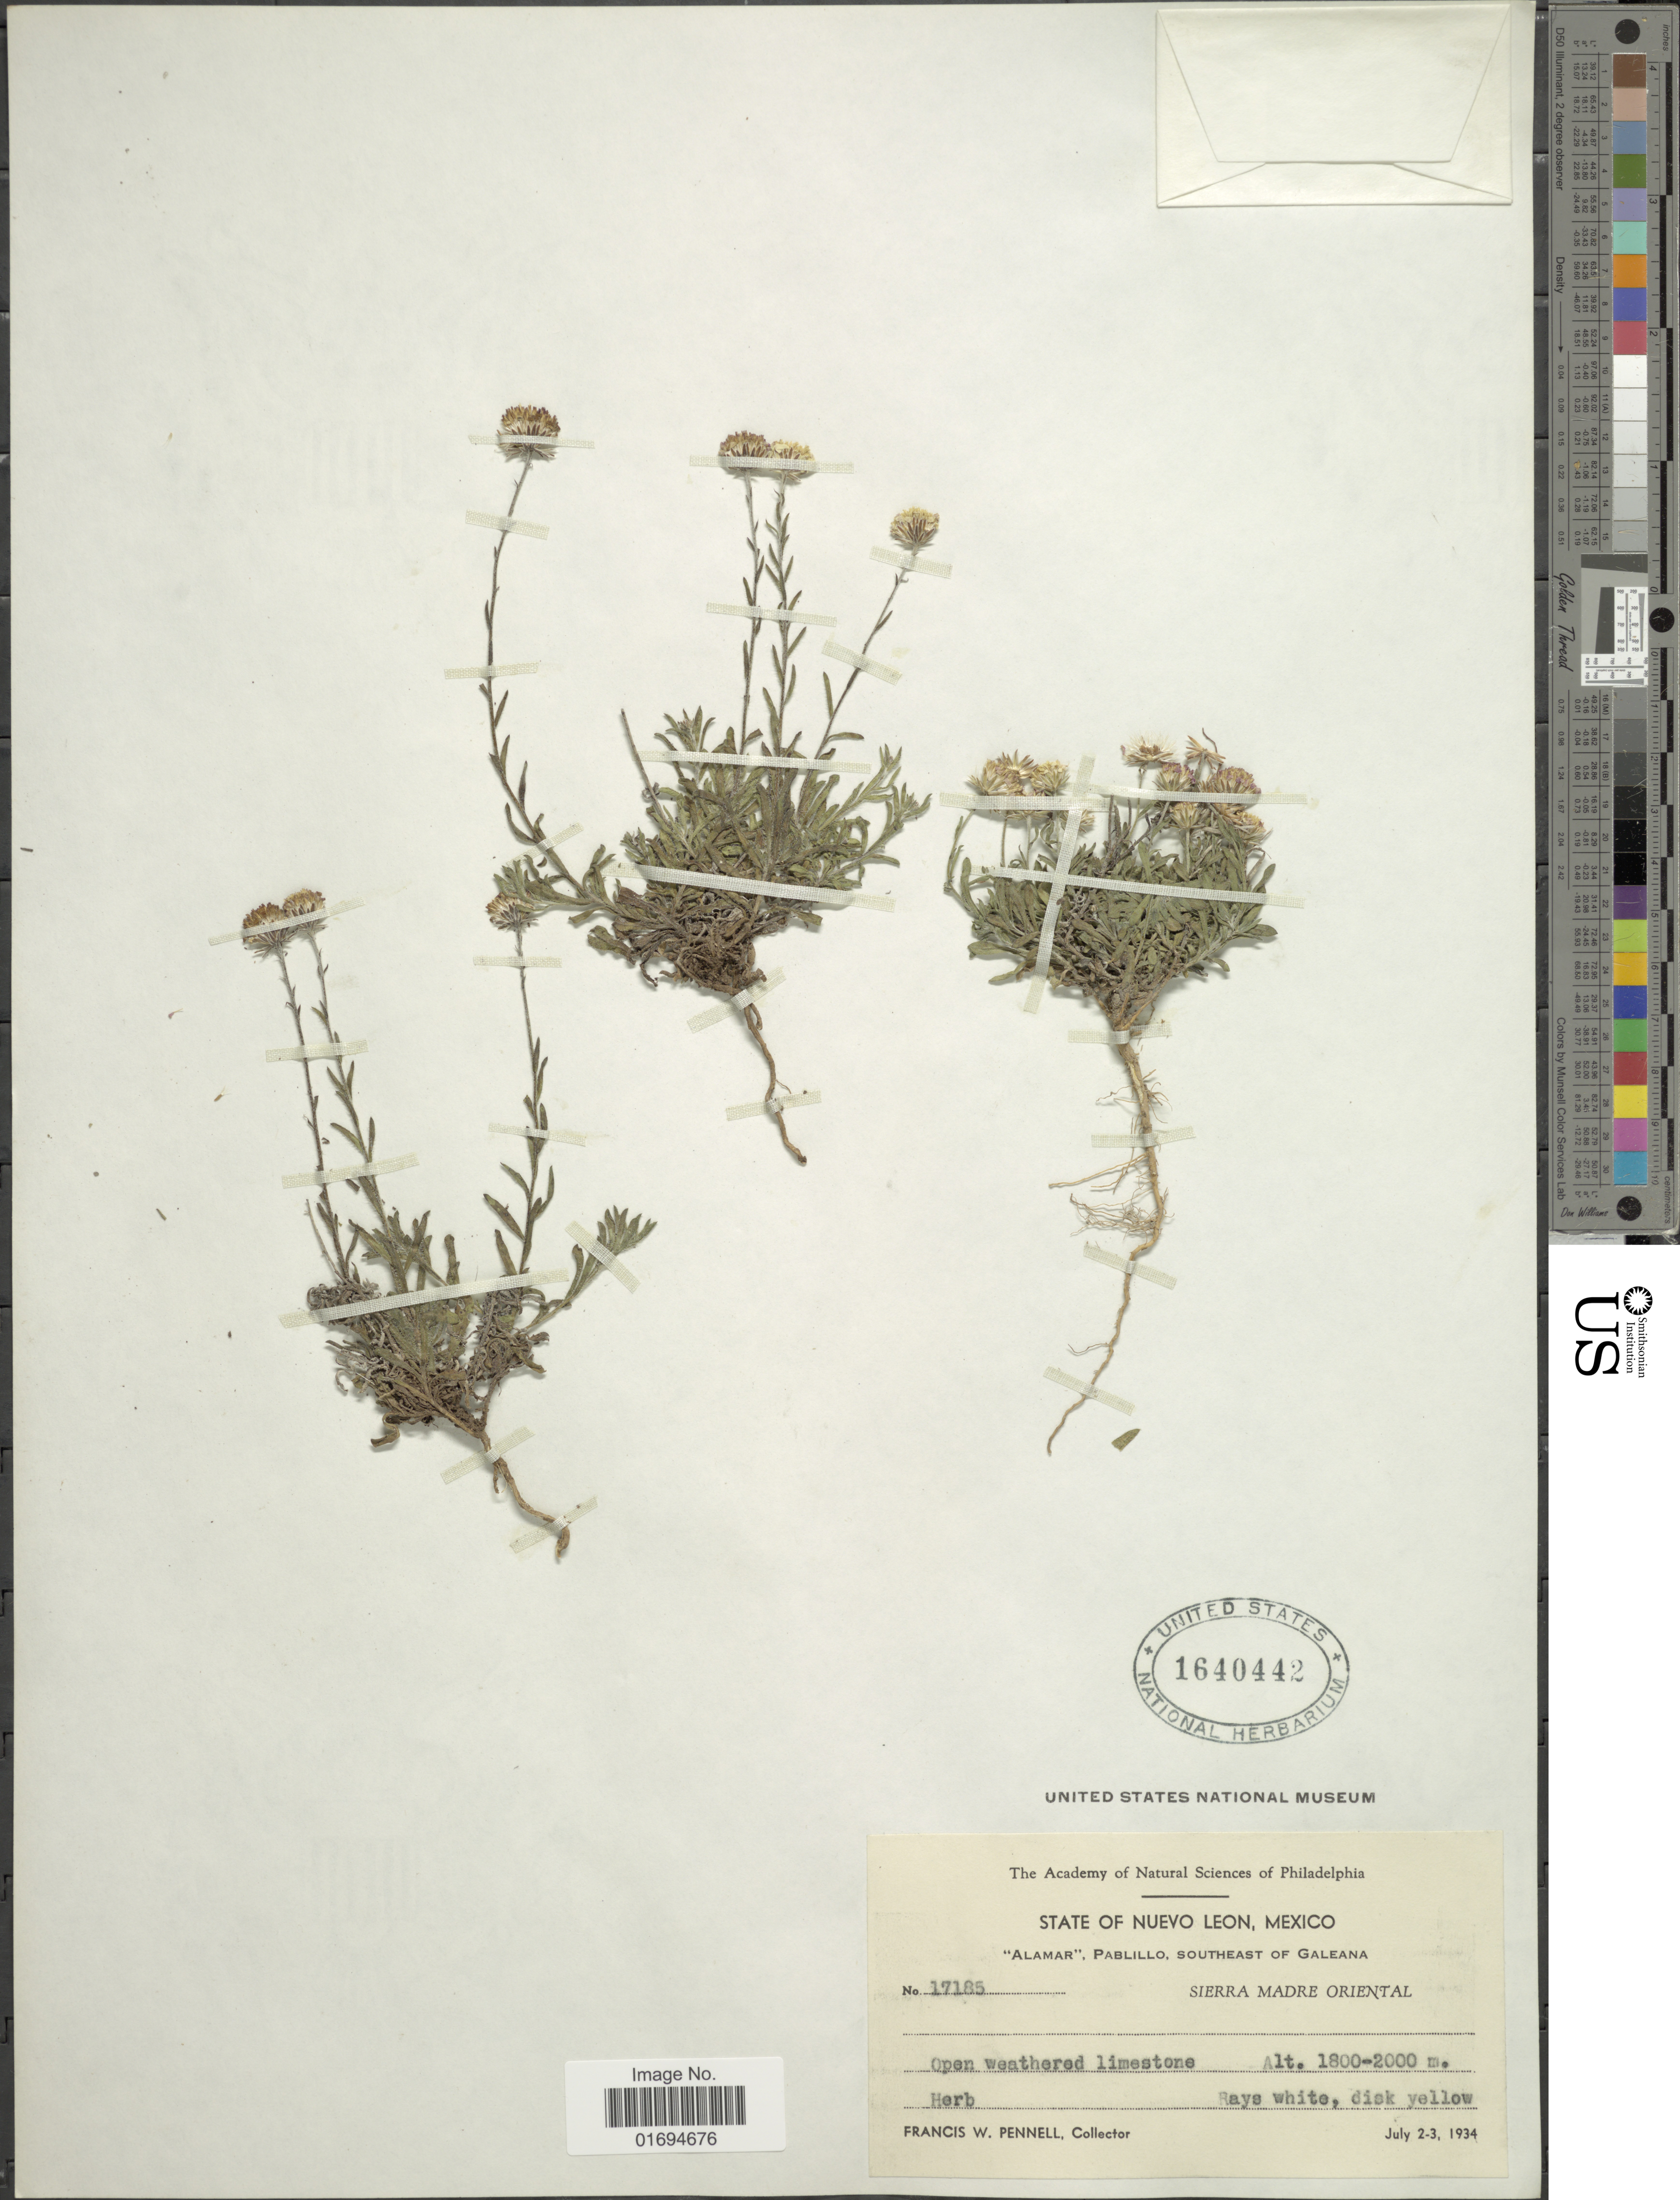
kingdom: Plantae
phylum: Tracheophyta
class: Magnoliopsida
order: Asterales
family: Asteraceae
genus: Chaetopappa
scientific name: Chaetopappa bellioides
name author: (A. Gray) Shinners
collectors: F. W. Pennell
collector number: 17185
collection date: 1934-07-02/1934-07-03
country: Mexico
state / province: Nuevo León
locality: Alamar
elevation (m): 1800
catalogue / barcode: US 1640442